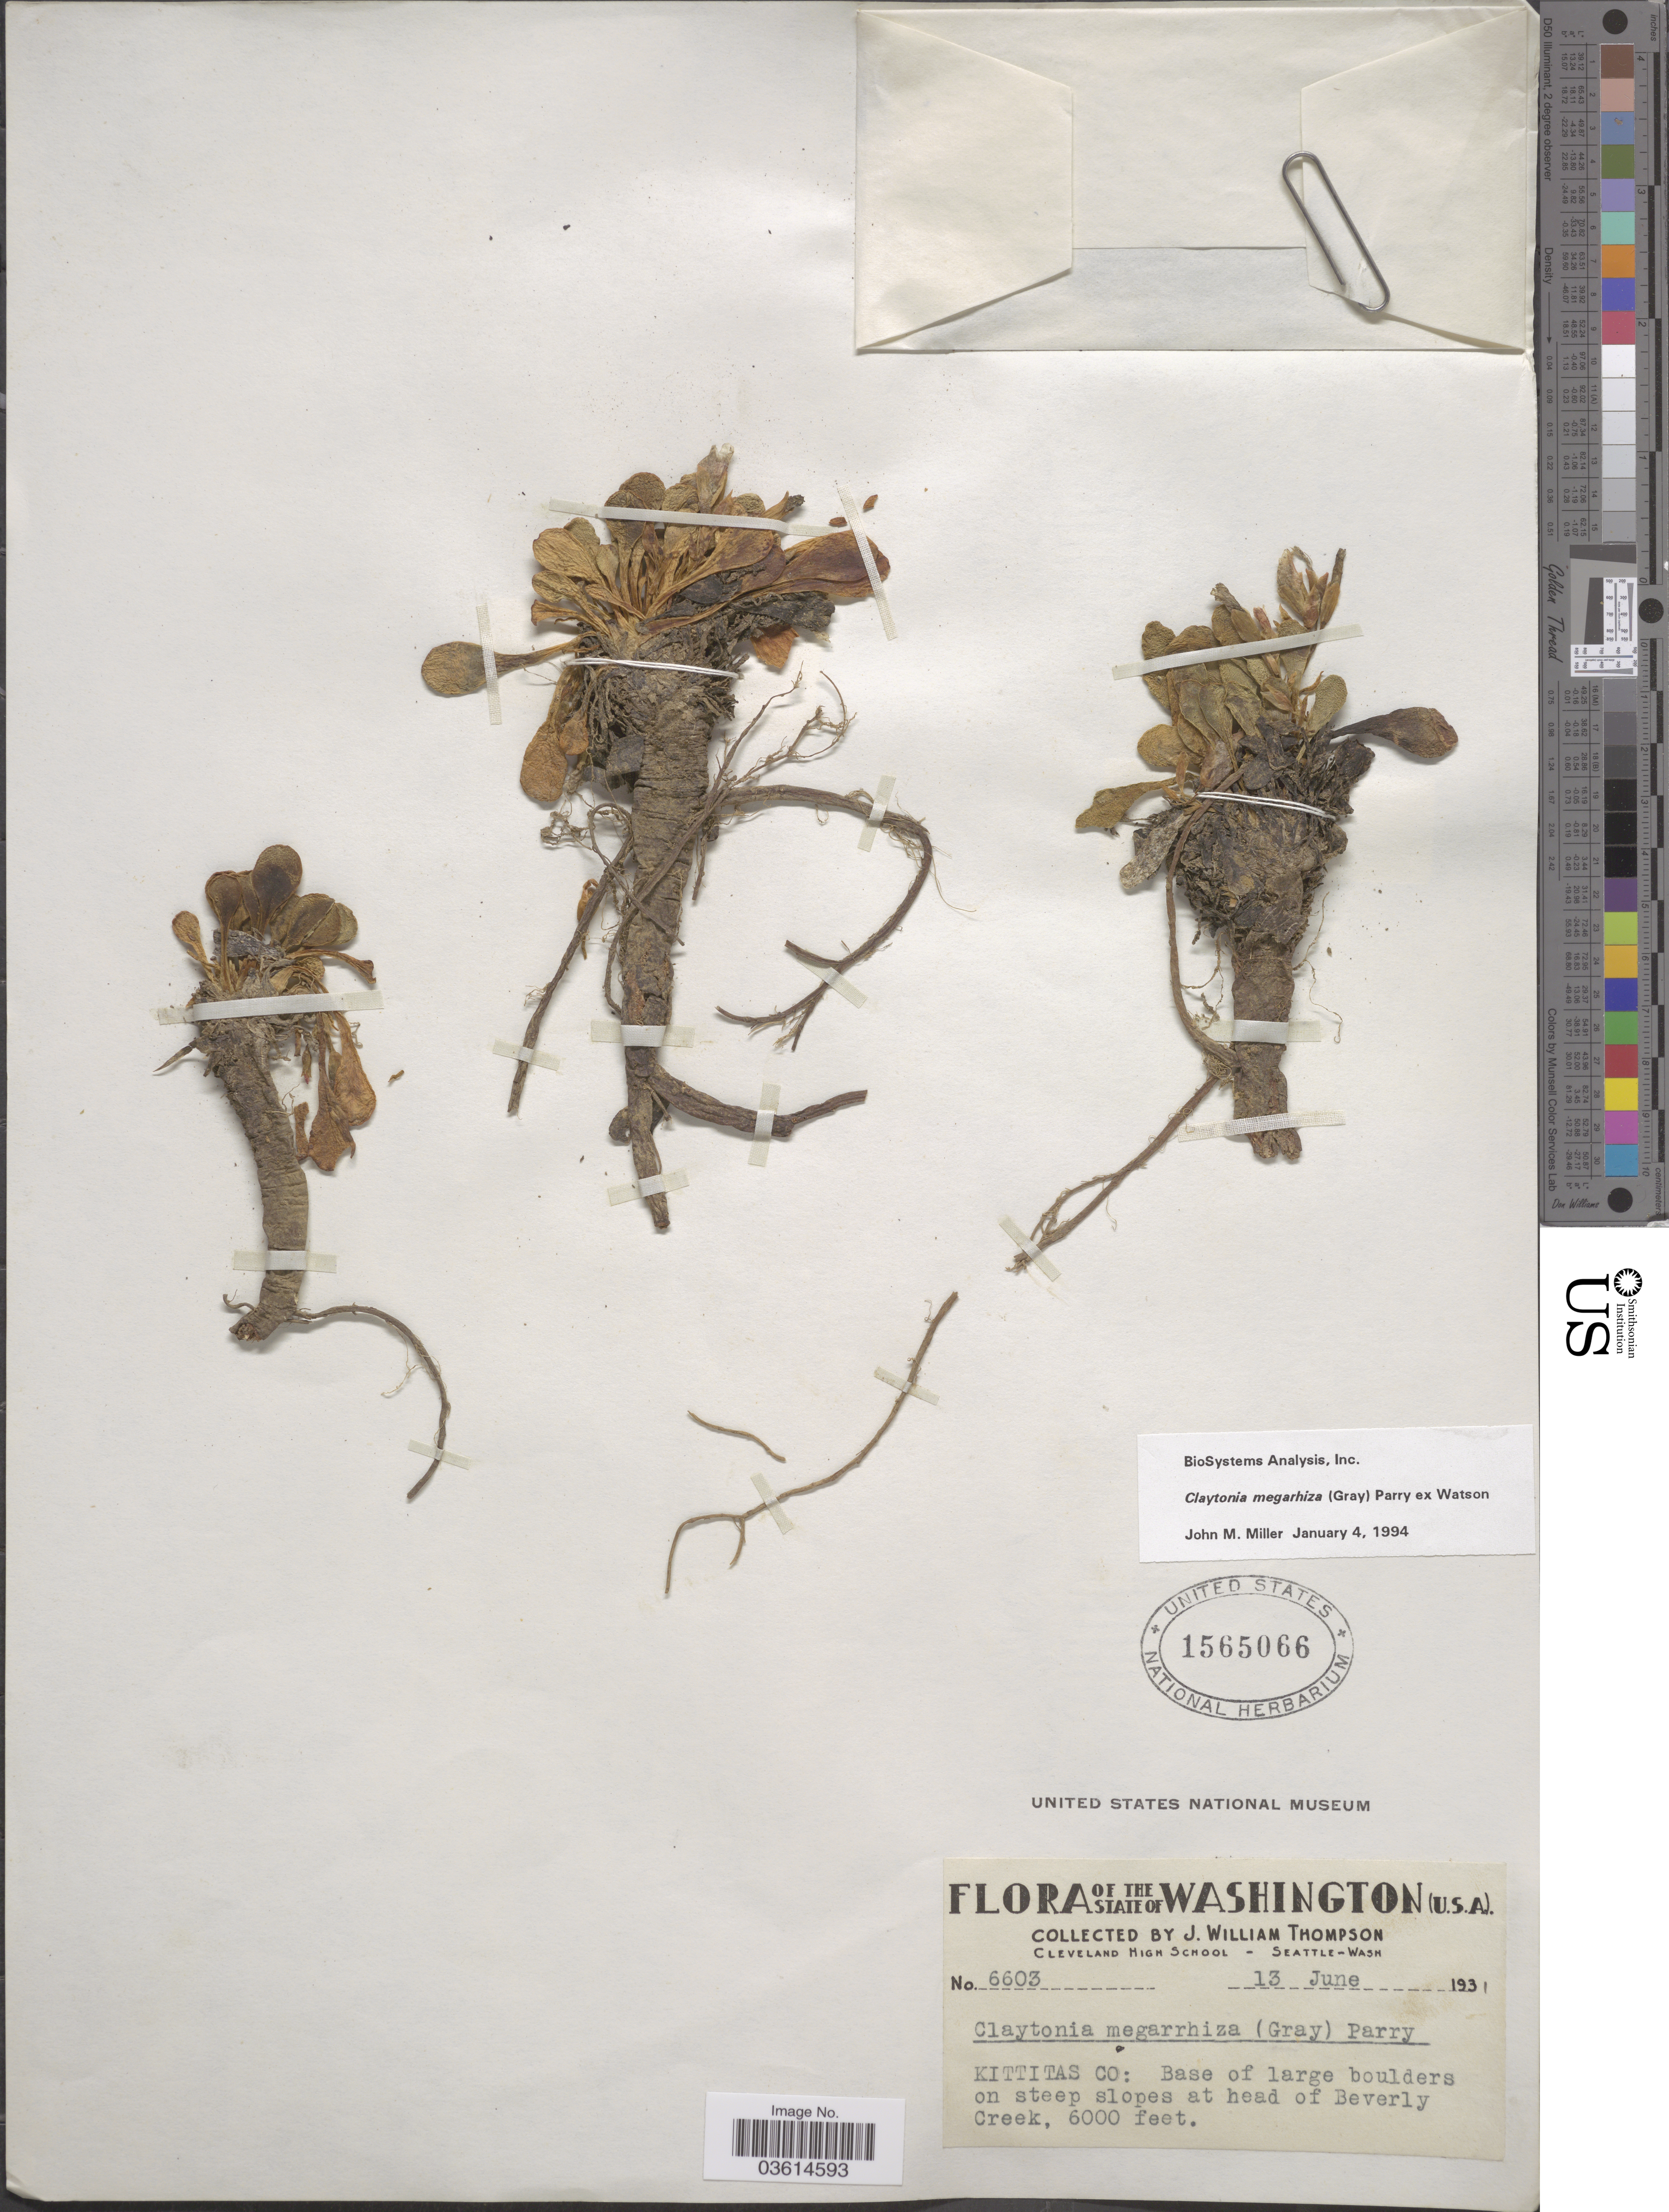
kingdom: Plantae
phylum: Tracheophyta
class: Magnoliopsida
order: Caryophyllales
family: Montiaceae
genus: Claytonia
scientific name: Claytonia megarhiza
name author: (A. Gray) Parry ex S. Watson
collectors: J. W. Thompson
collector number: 6603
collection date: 1931-06-13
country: United States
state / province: Washington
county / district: Kittitas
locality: U. S. A. Kittitas Co: on steep slopes at head of Beverly Creek.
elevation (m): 1829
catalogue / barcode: US 1565066